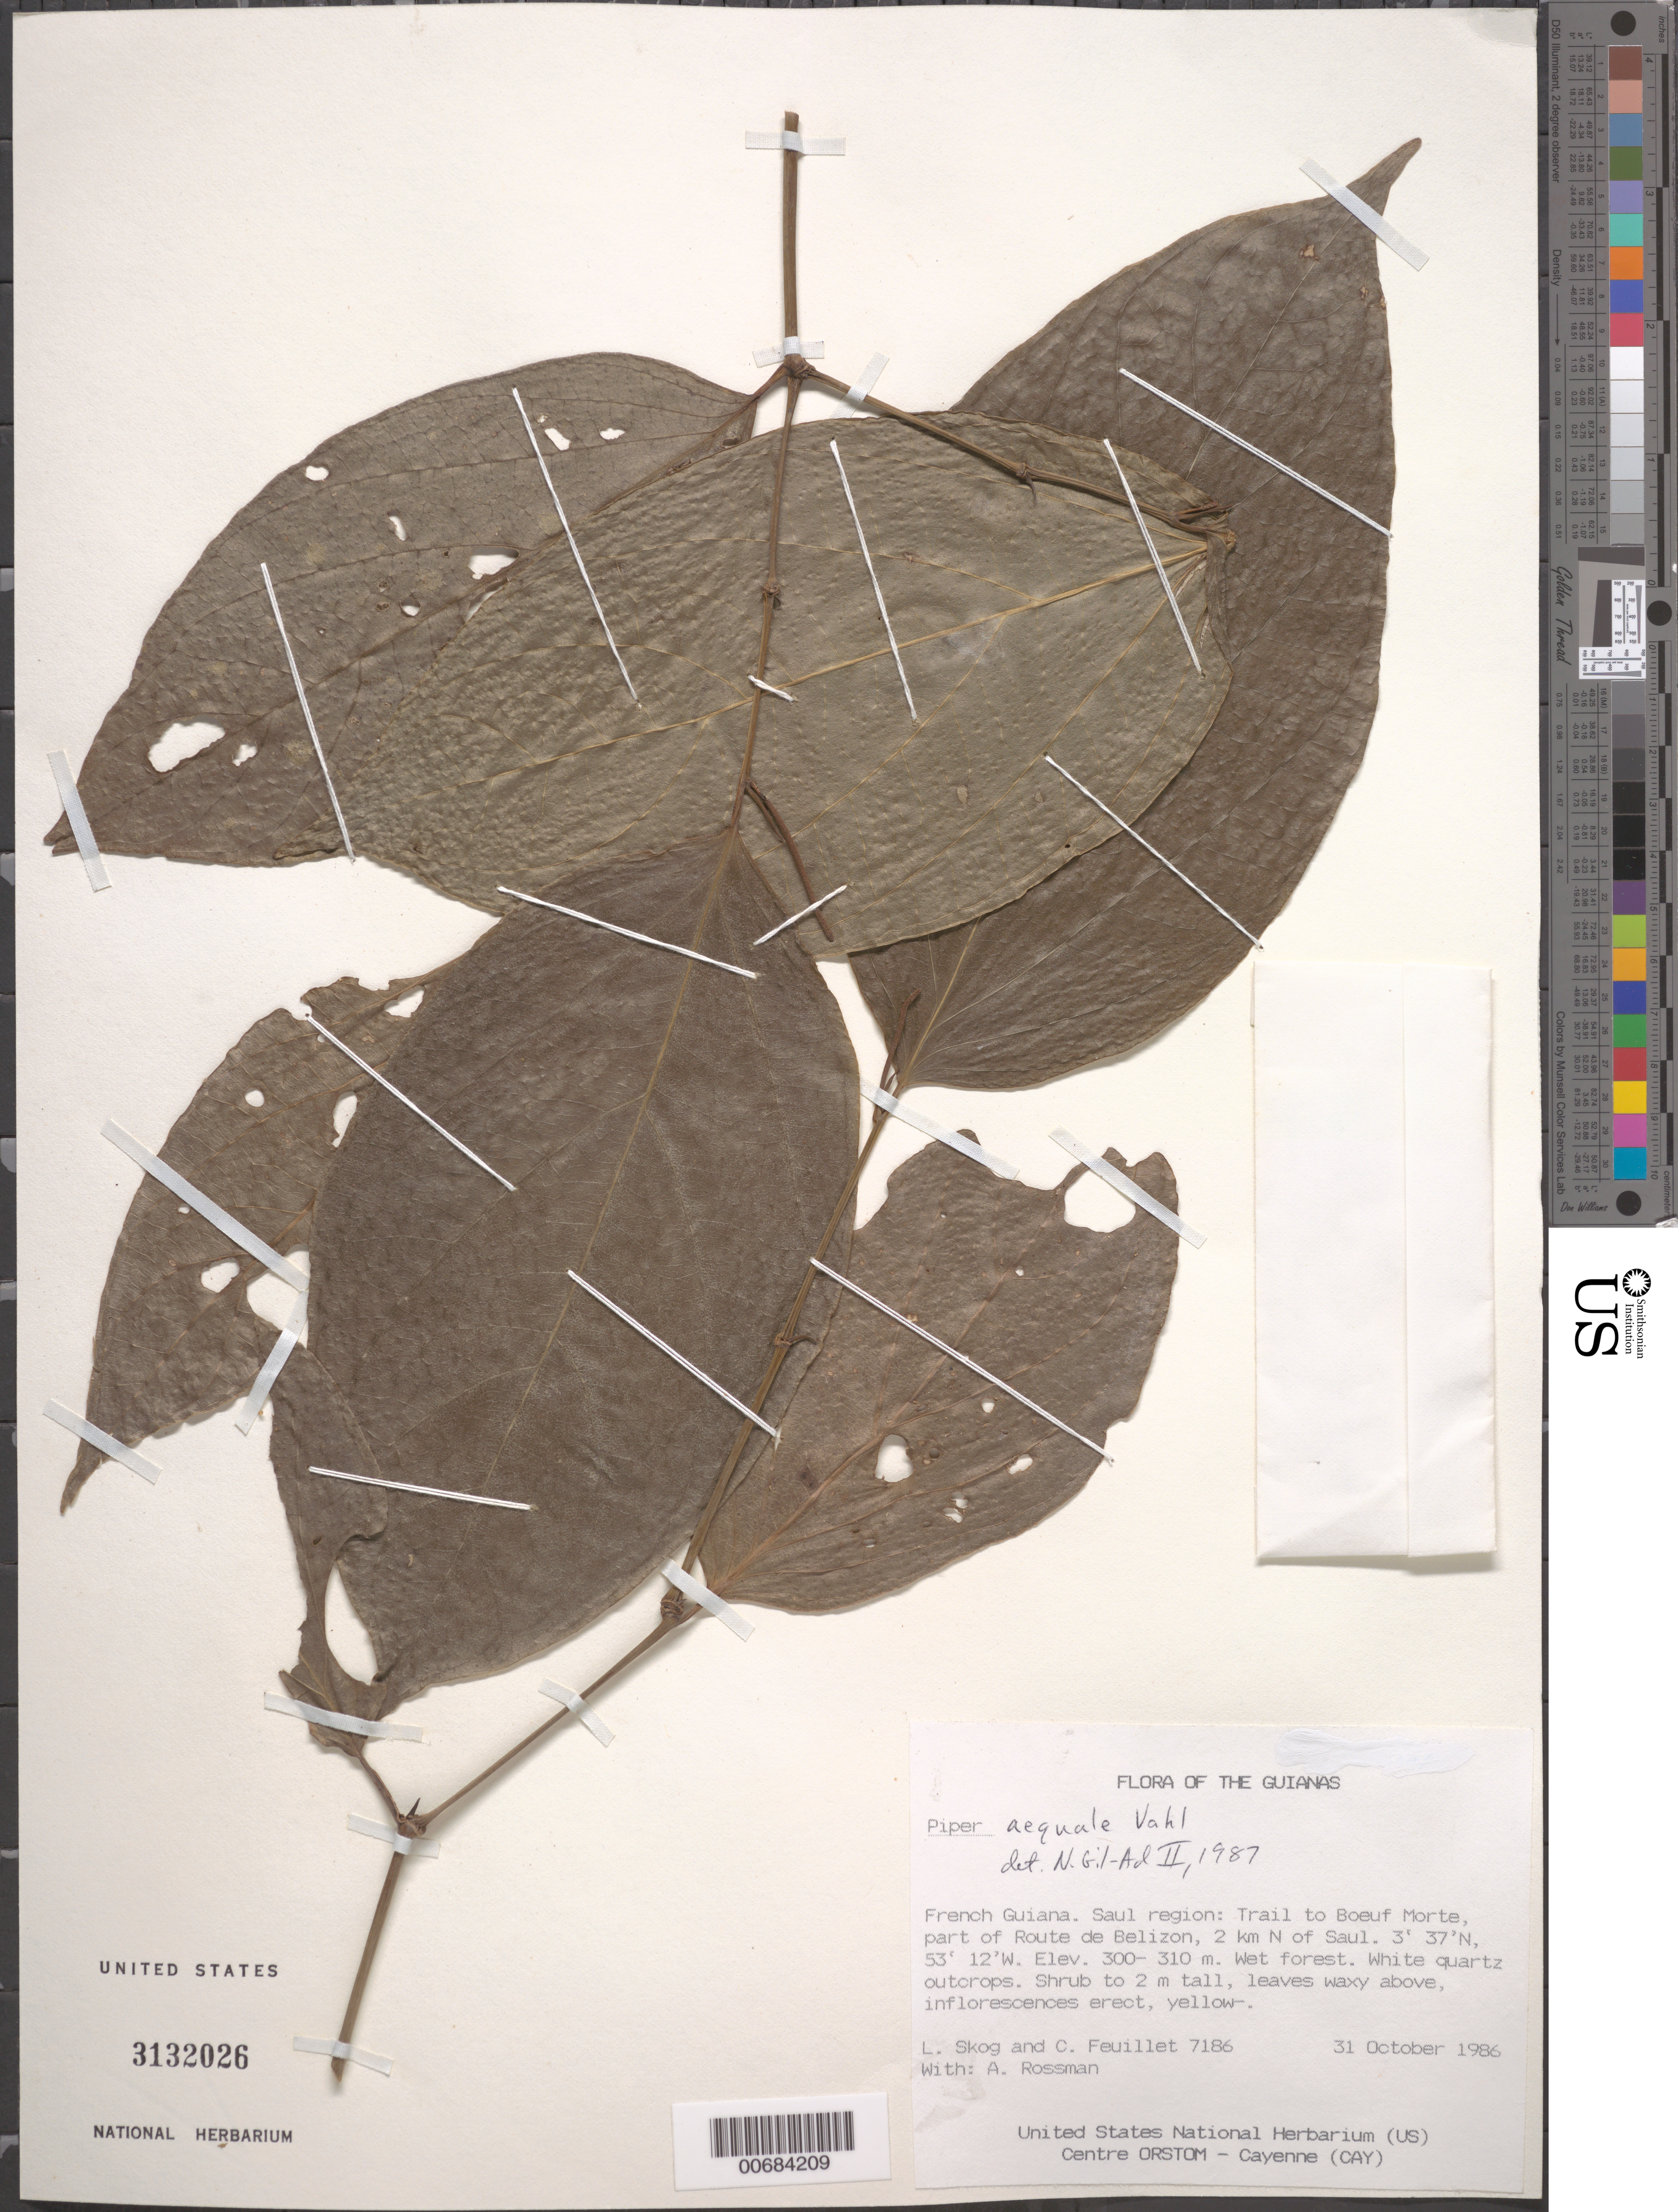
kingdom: Plantae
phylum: Tracheophyta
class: Magnoliopsida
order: Piperales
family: Piperaceae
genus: Piper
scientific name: Piper aequale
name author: Vahl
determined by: Gil-Ad, N. L.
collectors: L. E. Skog, C. Feuillet & A. Rossman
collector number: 7186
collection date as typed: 31 October 1986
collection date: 1986-10-31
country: French Guiana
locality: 2 km N of Saül. Trail to Boeuf Morte, part of Route de Belizon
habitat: Wet forest. White quartz outcrops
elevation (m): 300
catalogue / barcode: US 3132026